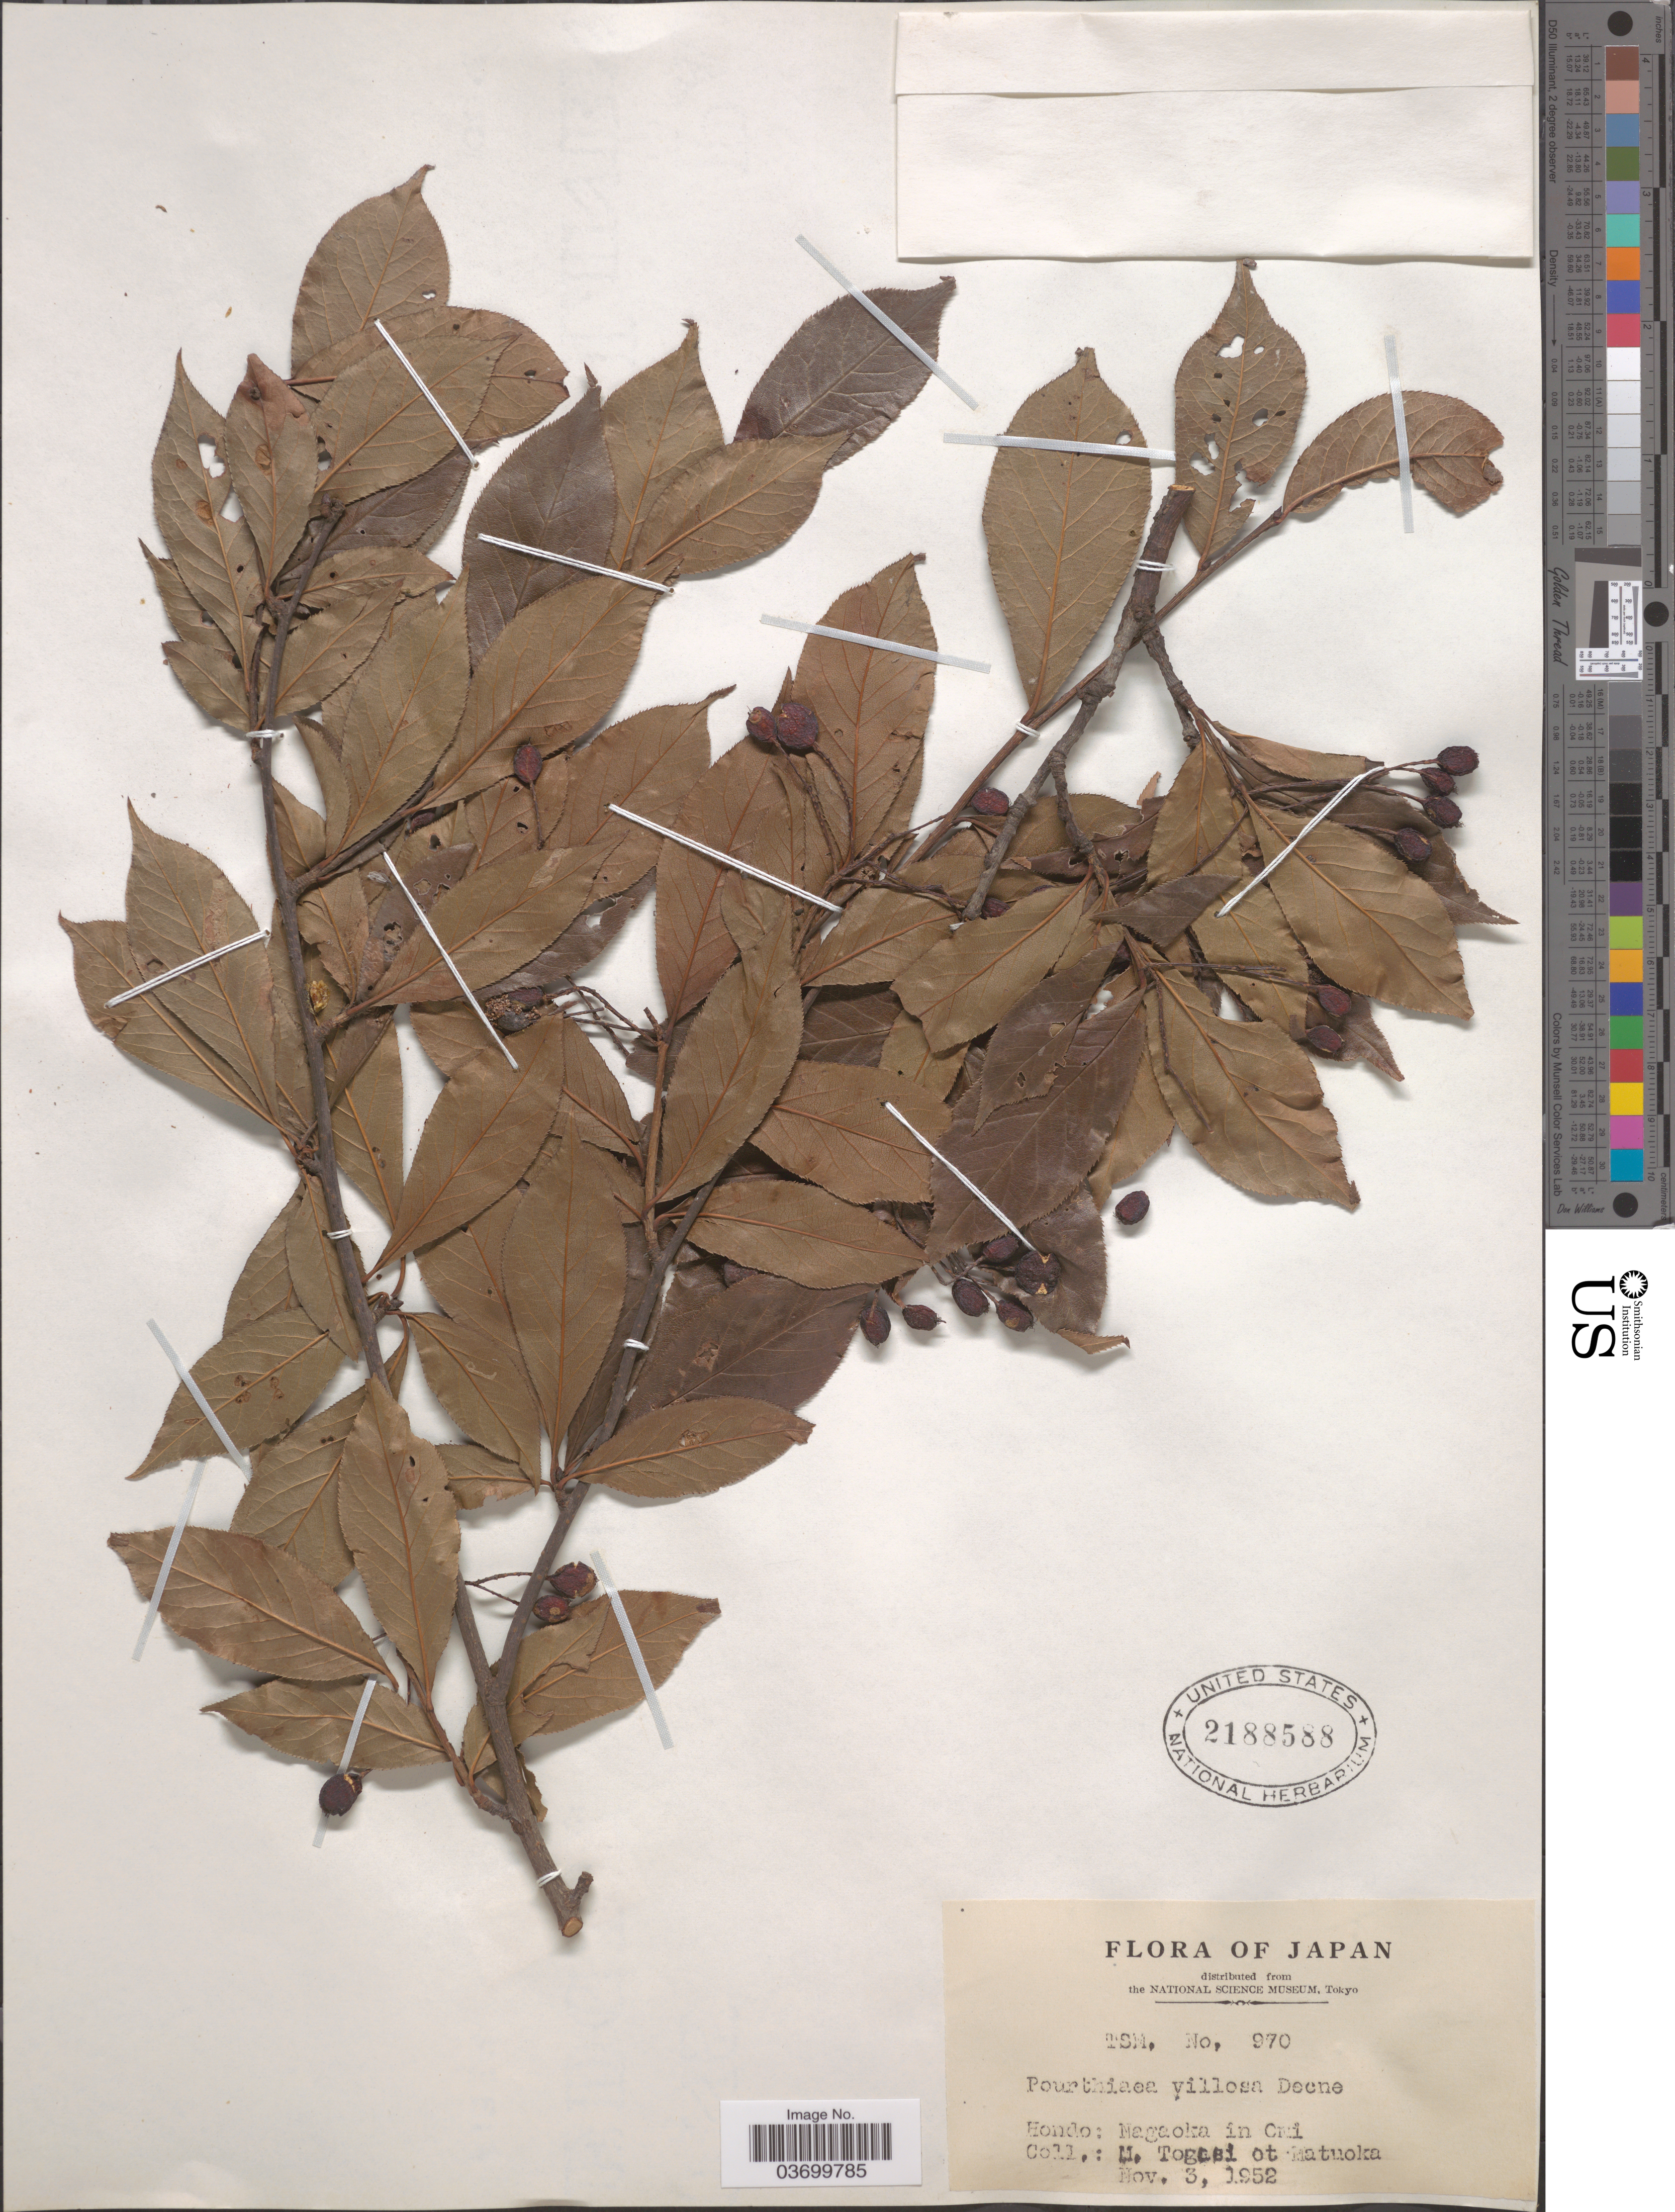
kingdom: Plantae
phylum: Tracheophyta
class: Magnoliopsida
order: Rosales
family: Rosaceae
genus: Pourthiaea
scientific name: Pourthiaea villosa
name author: Decne.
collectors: M. Togasi & M. Matuoka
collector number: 970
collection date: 1952-11-03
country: Japan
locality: Hondo: Nagaoka in Omi.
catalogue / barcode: US 2188588